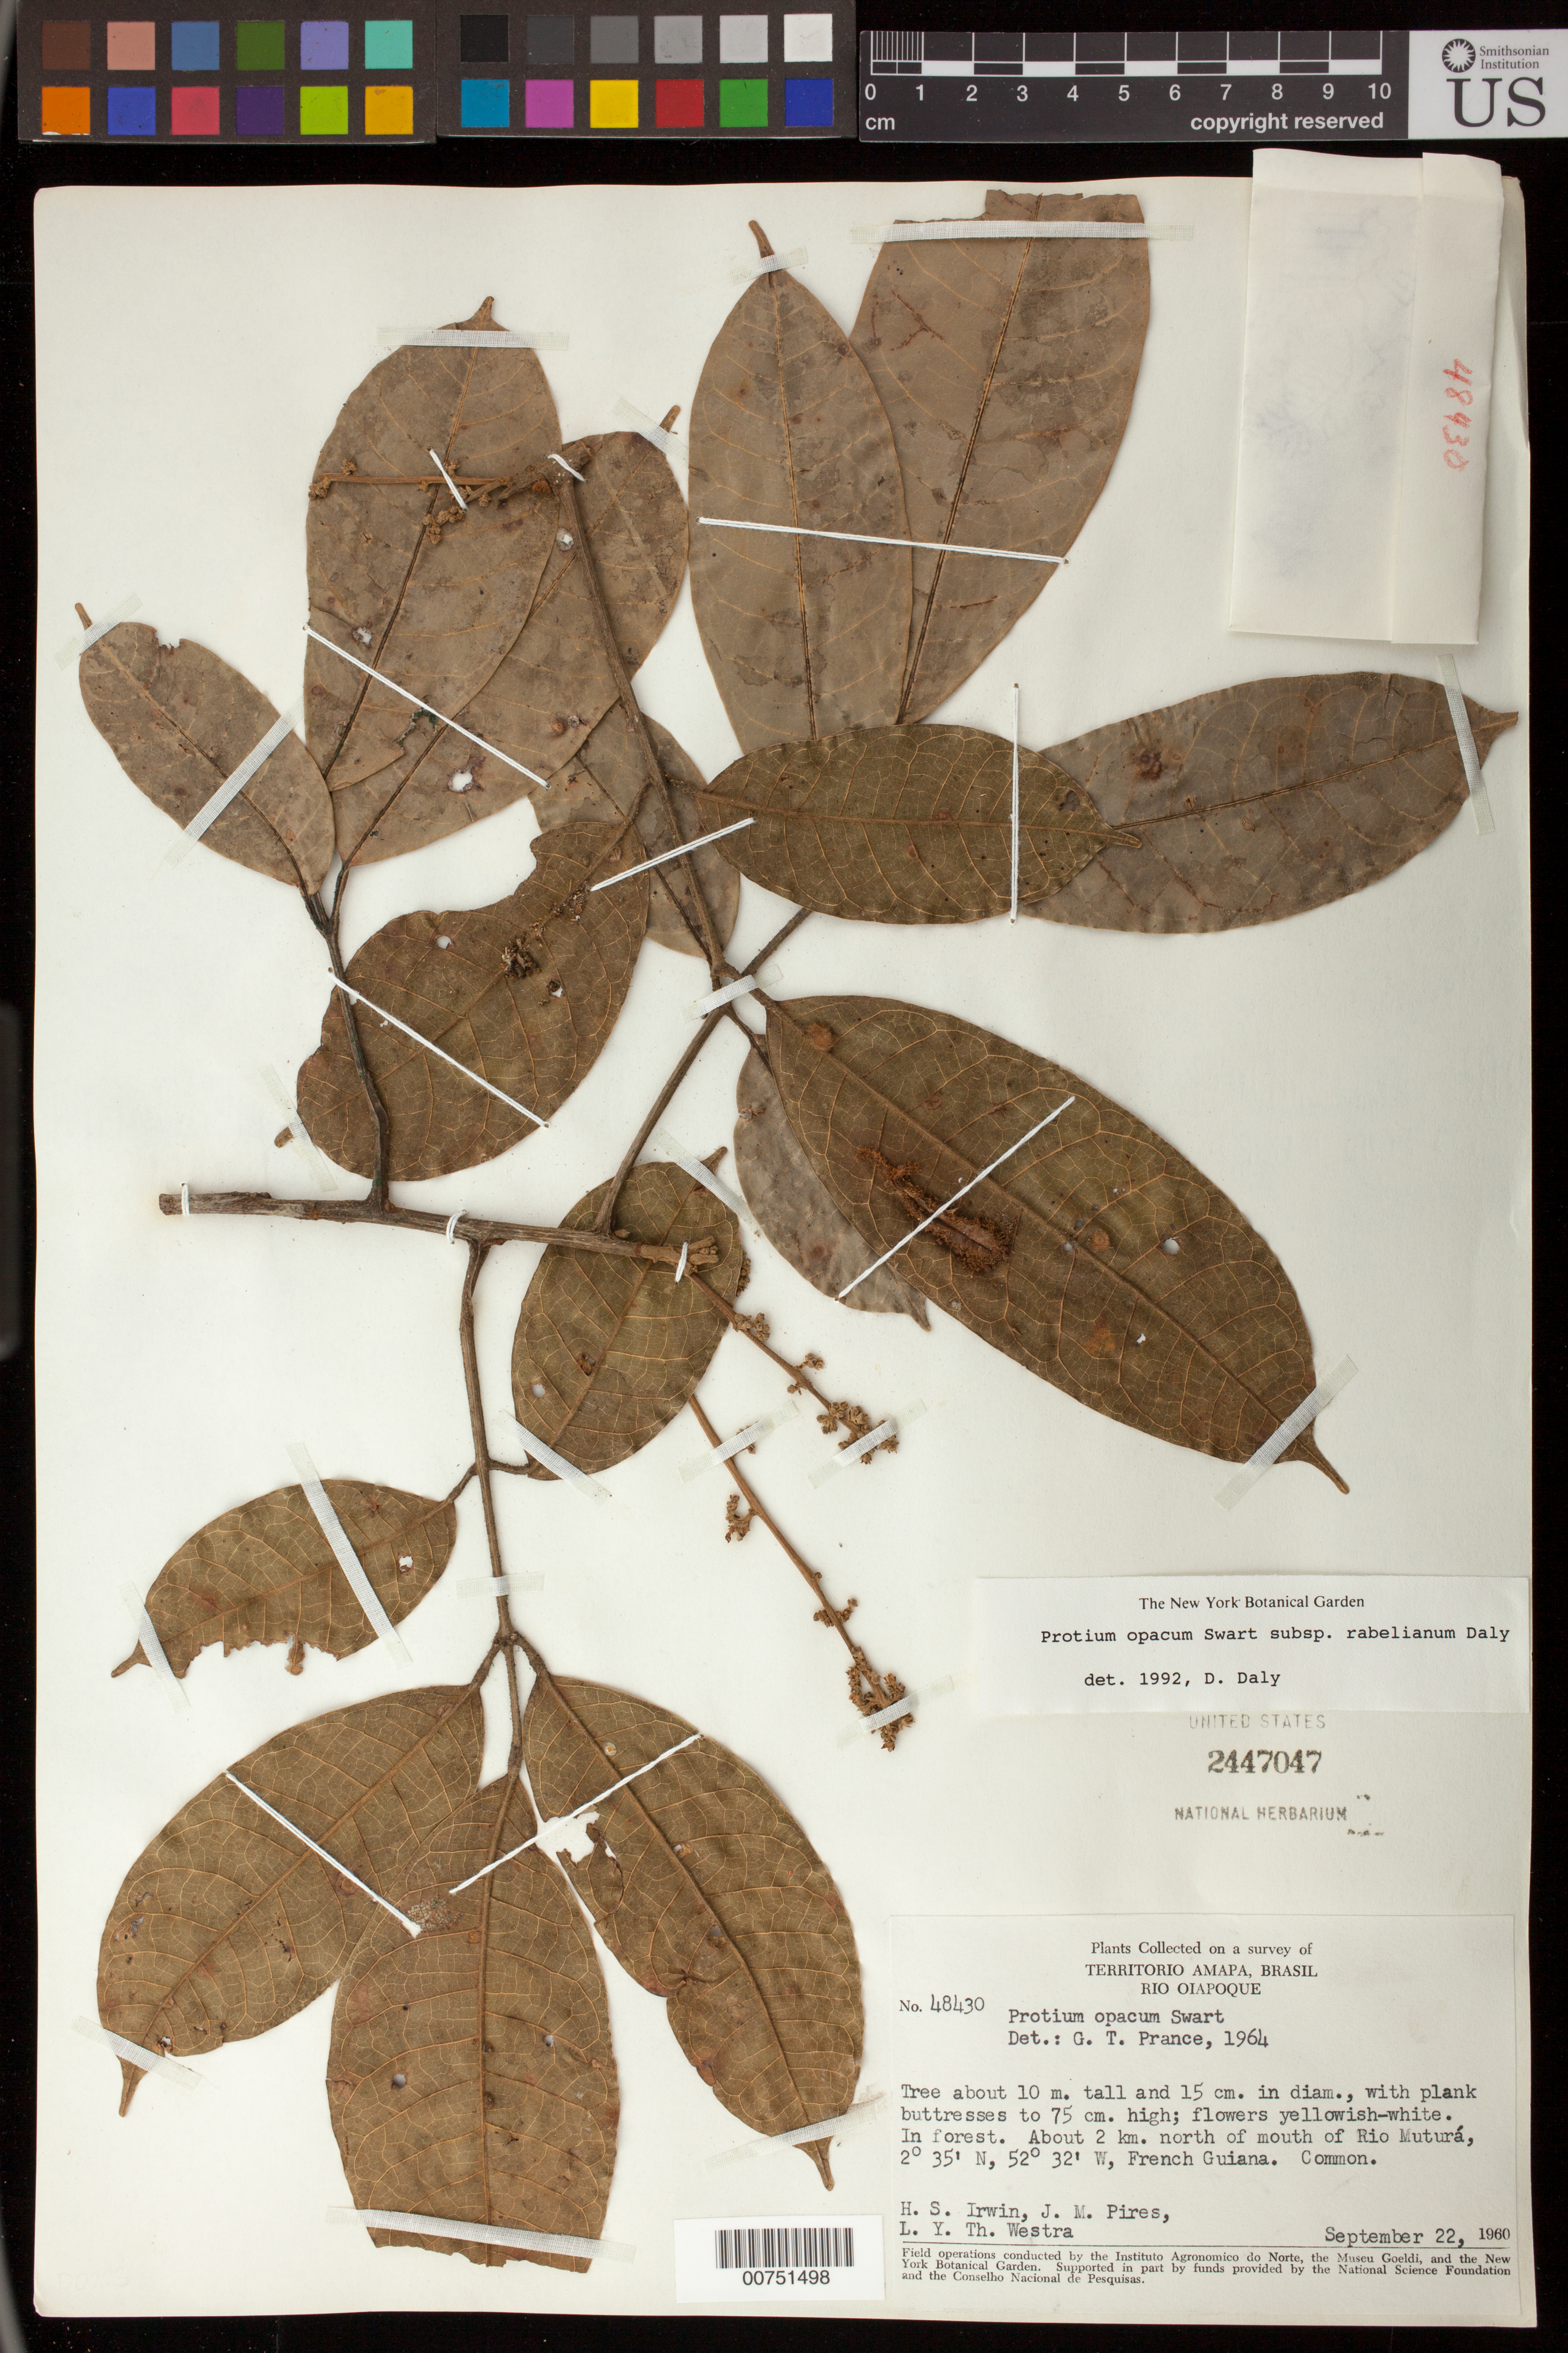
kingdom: Plantae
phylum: Tracheophyta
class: Magnoliopsida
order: Sapindales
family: Burseraceae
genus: Protium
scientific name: Protium opacum subsp. rabelianum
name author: Daly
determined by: Daly, D. C.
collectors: H. Irwin, L. Y. T. Westra, W. A. Egler & J. M. Pires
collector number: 48430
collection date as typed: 22-Sep-60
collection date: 1960-09-22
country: French Guiana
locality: Río Oiapoque, about 2 km N of mouth of Río Muturá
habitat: Forest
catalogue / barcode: US 2447047